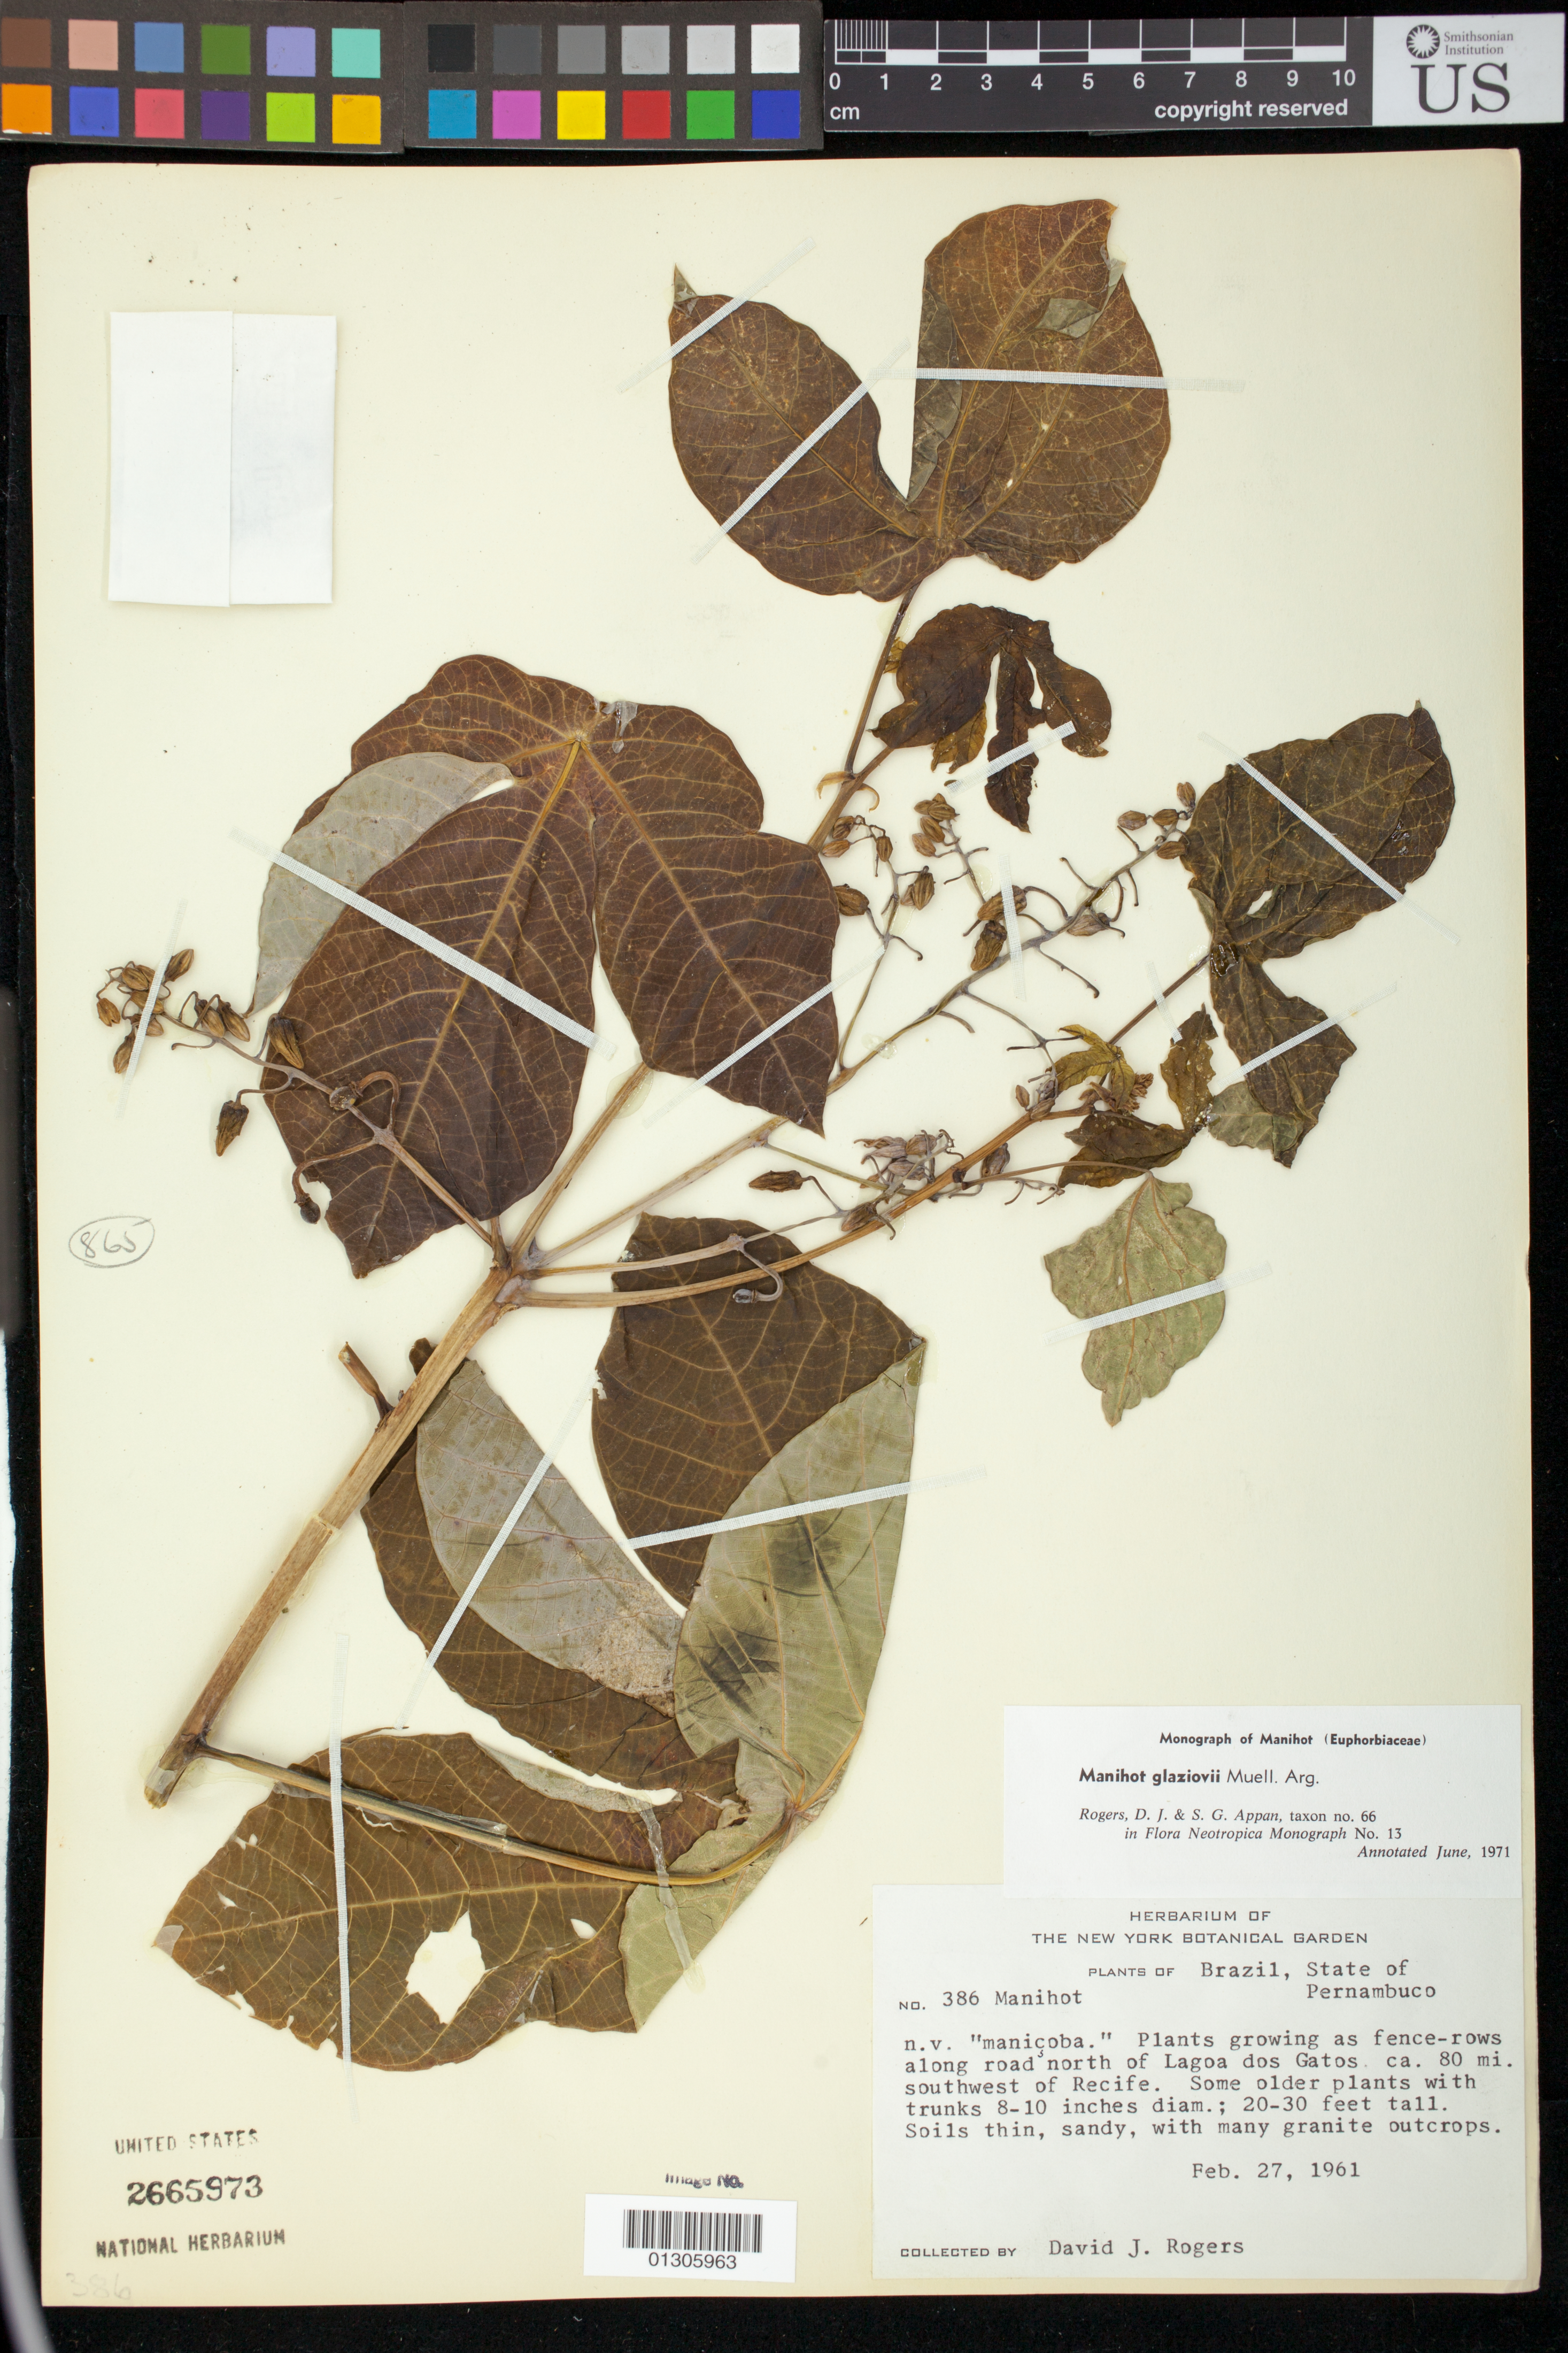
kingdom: Plantae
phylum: Tracheophyta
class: Magnoliopsida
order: Malpighiales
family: Euphorbiaceae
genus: Manihot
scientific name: Manihot esculenta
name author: Crantz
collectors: D. J. Rogers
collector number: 386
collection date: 1961-02-27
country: Brazil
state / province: Pernambuco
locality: Along road north of Lagoa dos Gatos ca. 80 mi. southwest of Recife.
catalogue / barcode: US 2665973